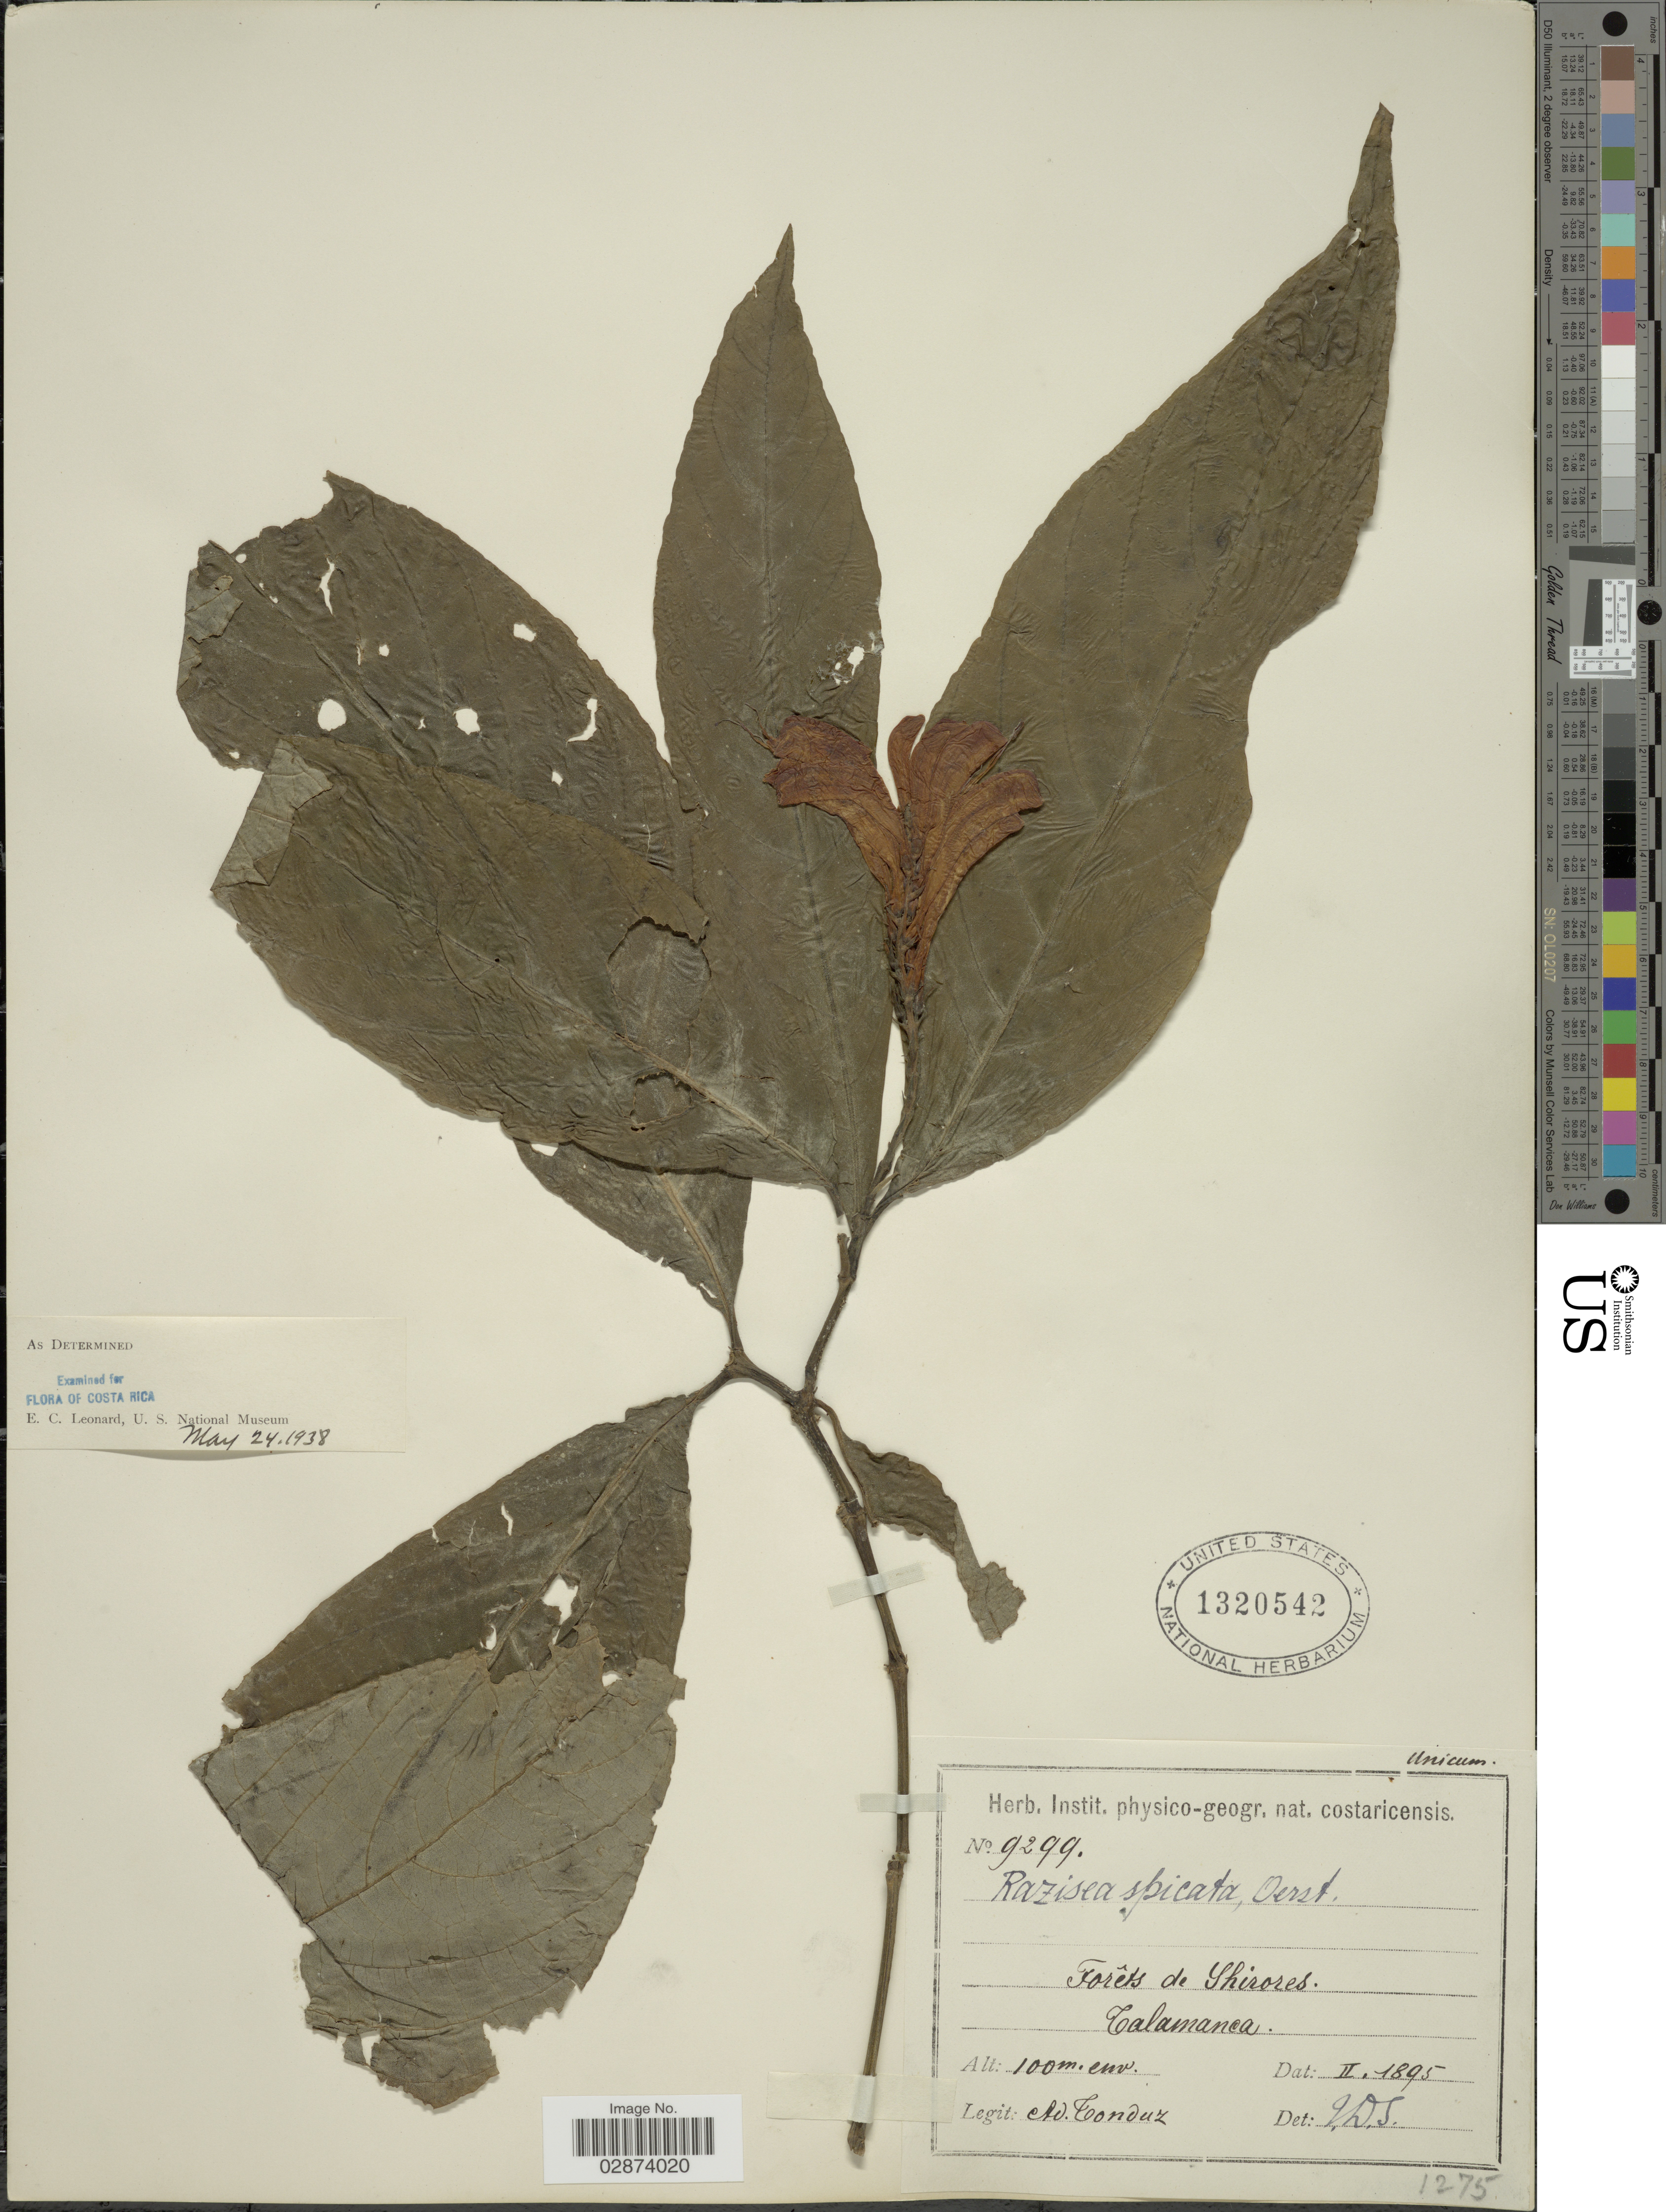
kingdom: Plantae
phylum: Tracheophyta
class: Magnoliopsida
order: Lamiales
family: Acanthaceae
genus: Razisea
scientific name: Razisea spicata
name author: Oerst.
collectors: A. Tonduz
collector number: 9299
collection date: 1895-02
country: Costa Rica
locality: Forêts de Shirores, Talamanca.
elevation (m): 100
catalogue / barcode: US 1320542